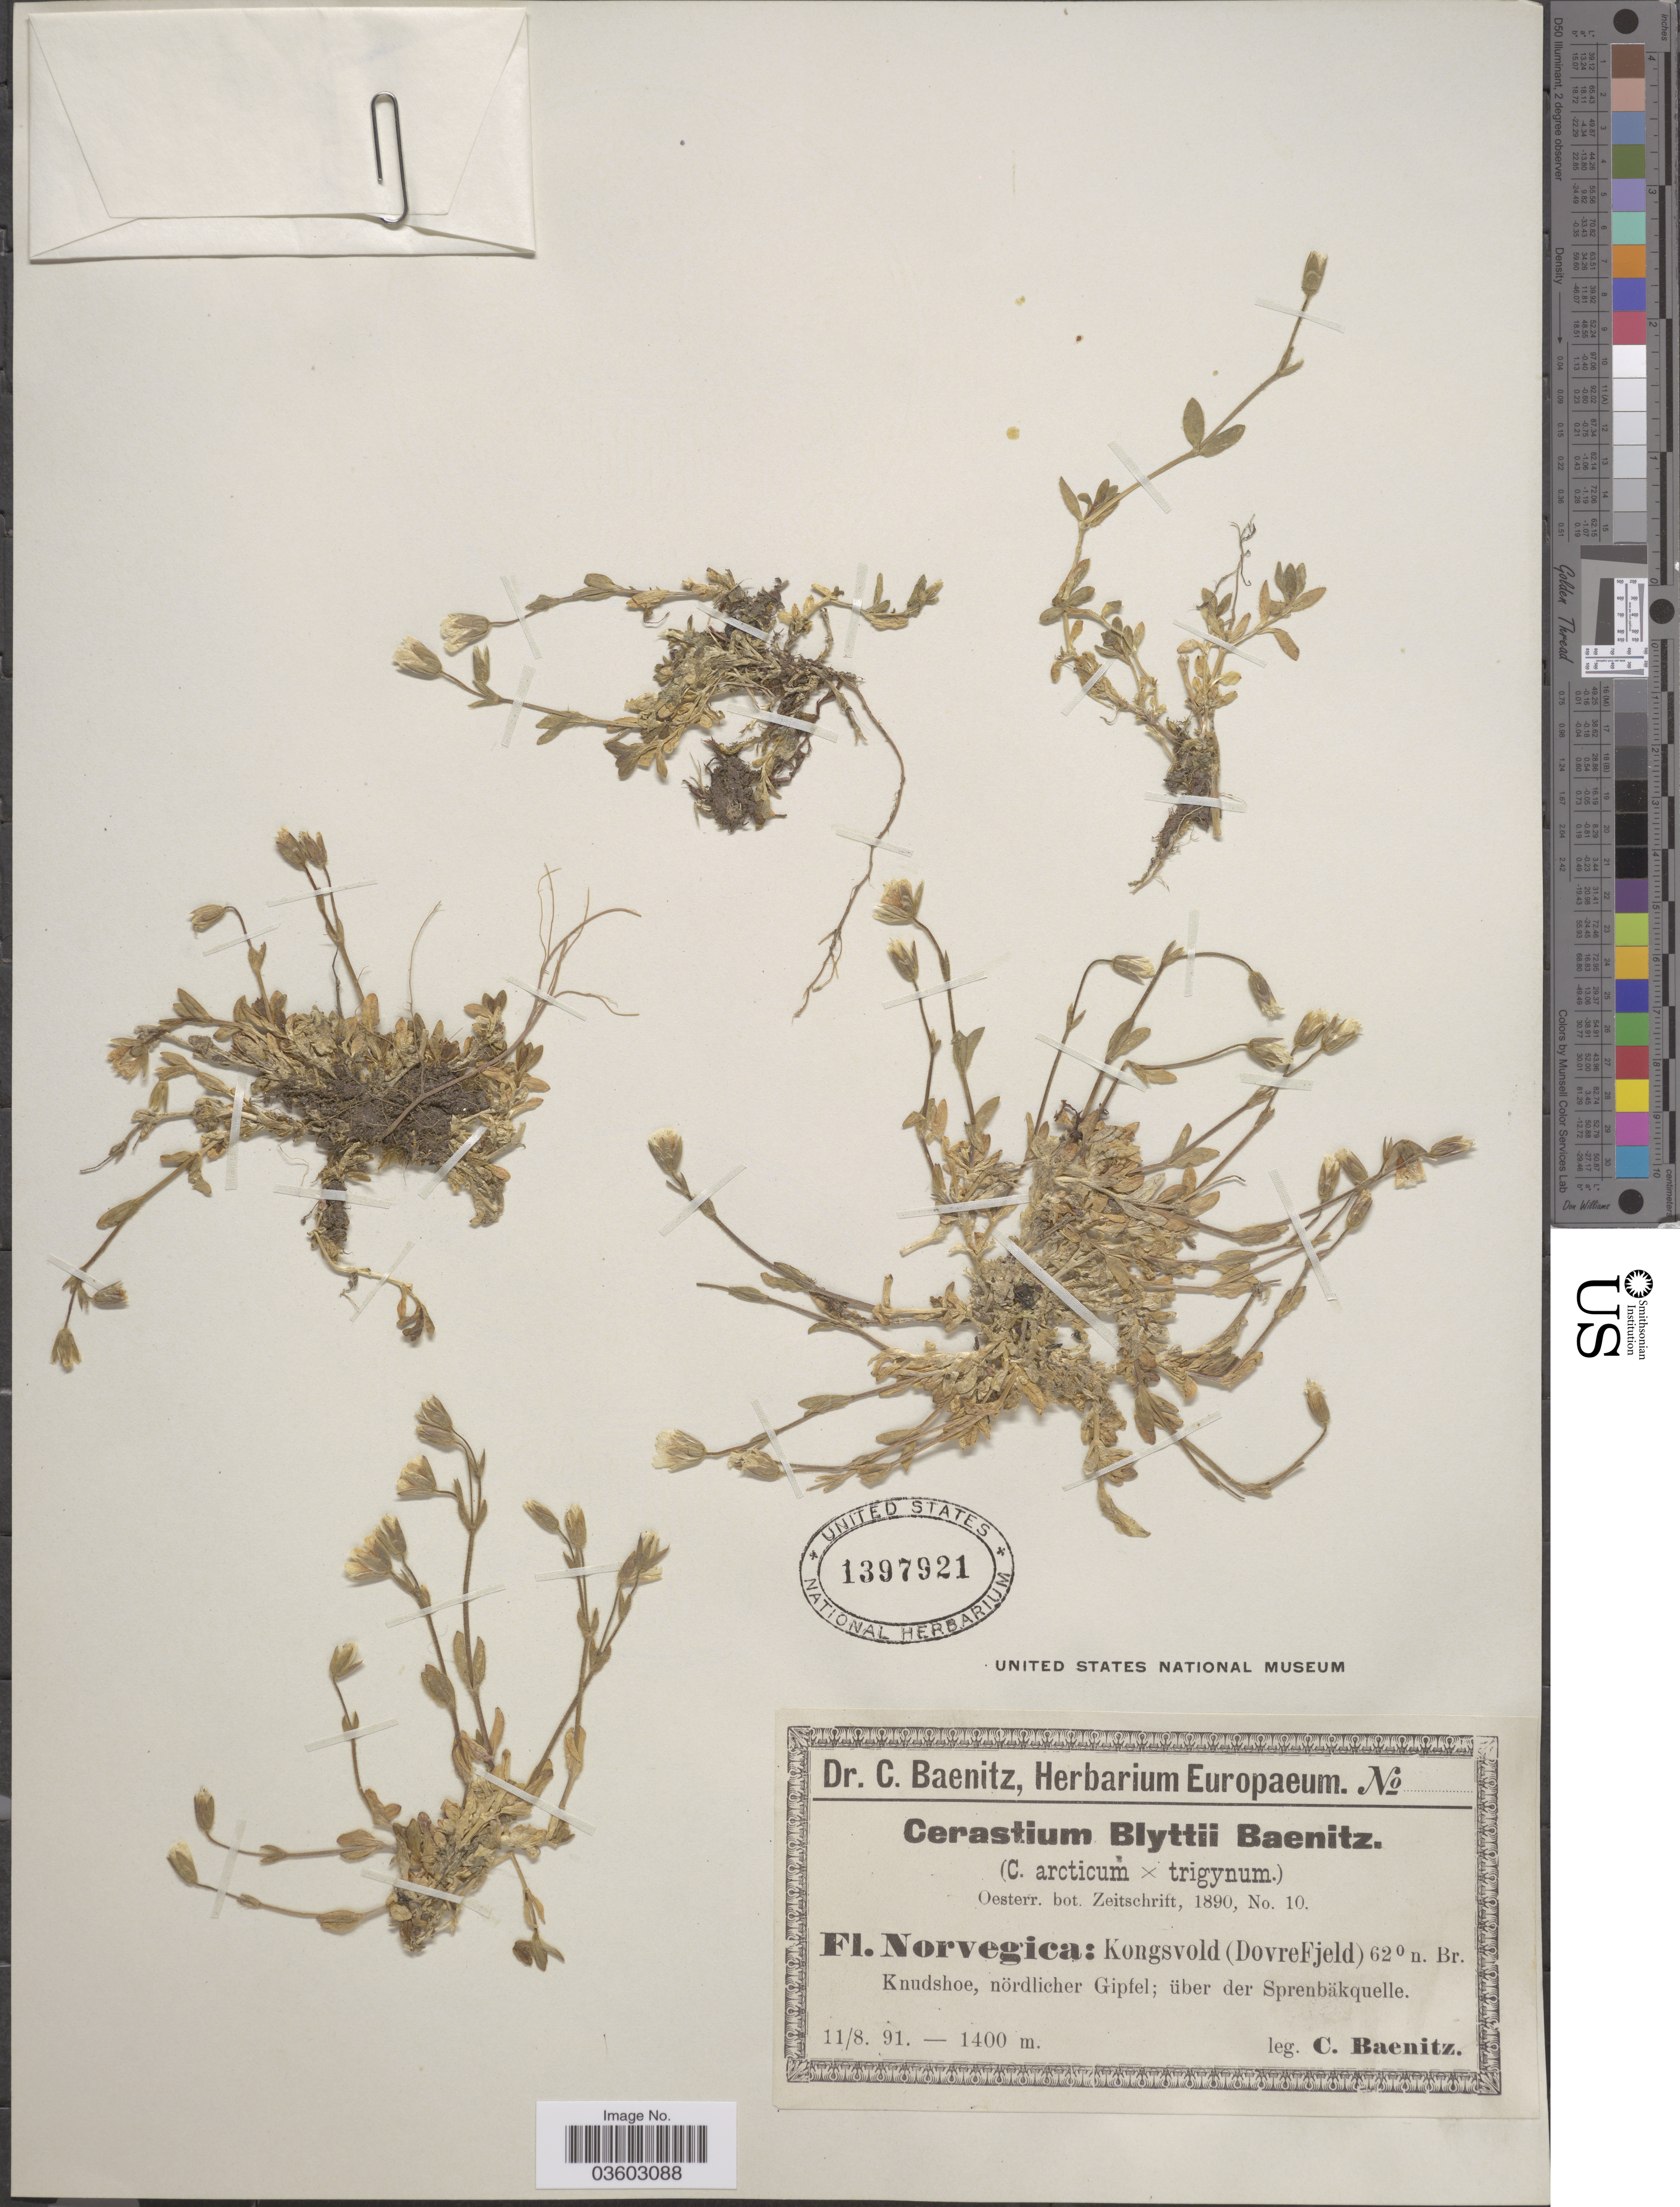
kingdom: Plantae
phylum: Tracheophyta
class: Magnoliopsida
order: Caryophyllales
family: Caryophyllaceae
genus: Cerastium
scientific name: Cerastium x blyttii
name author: Baen.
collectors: C. G. Baenitz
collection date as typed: Transcribed d/m/y: 11/8/91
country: Norway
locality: Norvegica: Kongsvold (DovreFjeld) 62° n. Br. Knudshoe, nördlicher Gipfel; über der Sprenbäkquelle.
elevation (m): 1400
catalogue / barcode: US 1397921